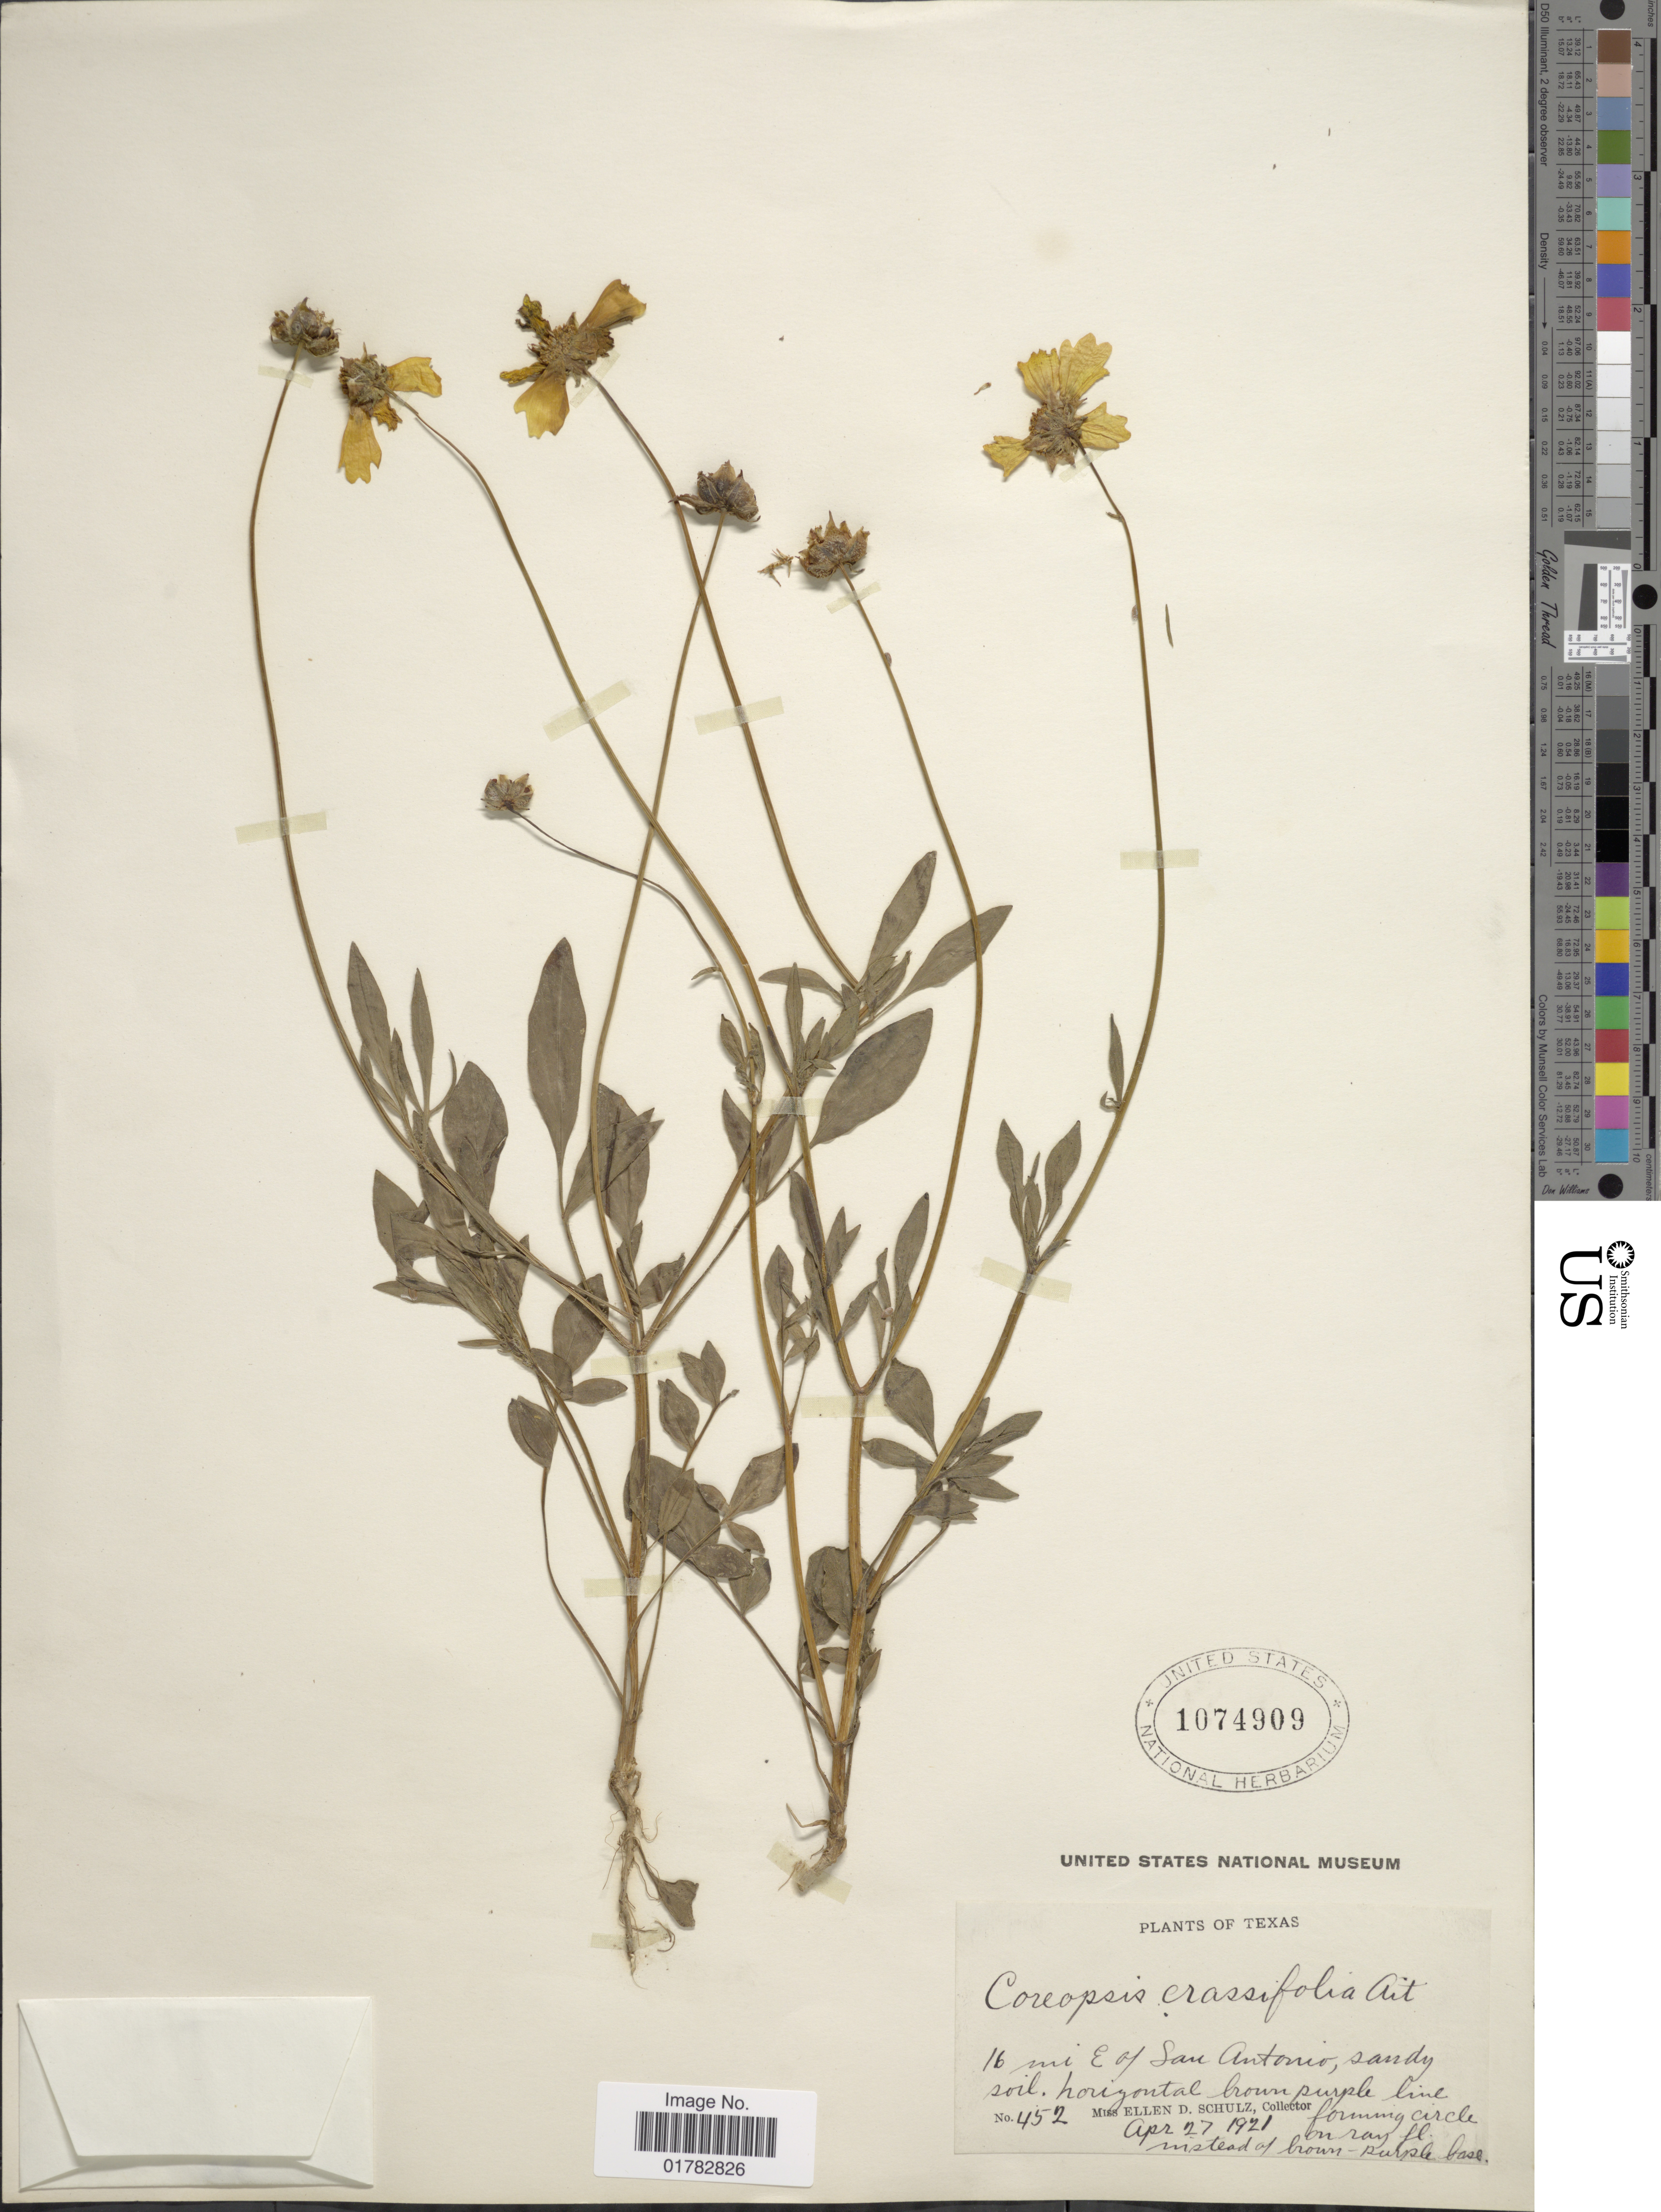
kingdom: Plantae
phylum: Tracheophyta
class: Magnoliopsida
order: Asterales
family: Asteraceae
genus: Coreopsis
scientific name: Coreopsis lanceolata var. villosa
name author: Michx.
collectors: E. D. Schulz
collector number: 452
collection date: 1921-04-27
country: United States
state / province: Texas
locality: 16 mi E of San Antonio, sandy soil, on ray fl.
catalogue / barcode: US 1074909